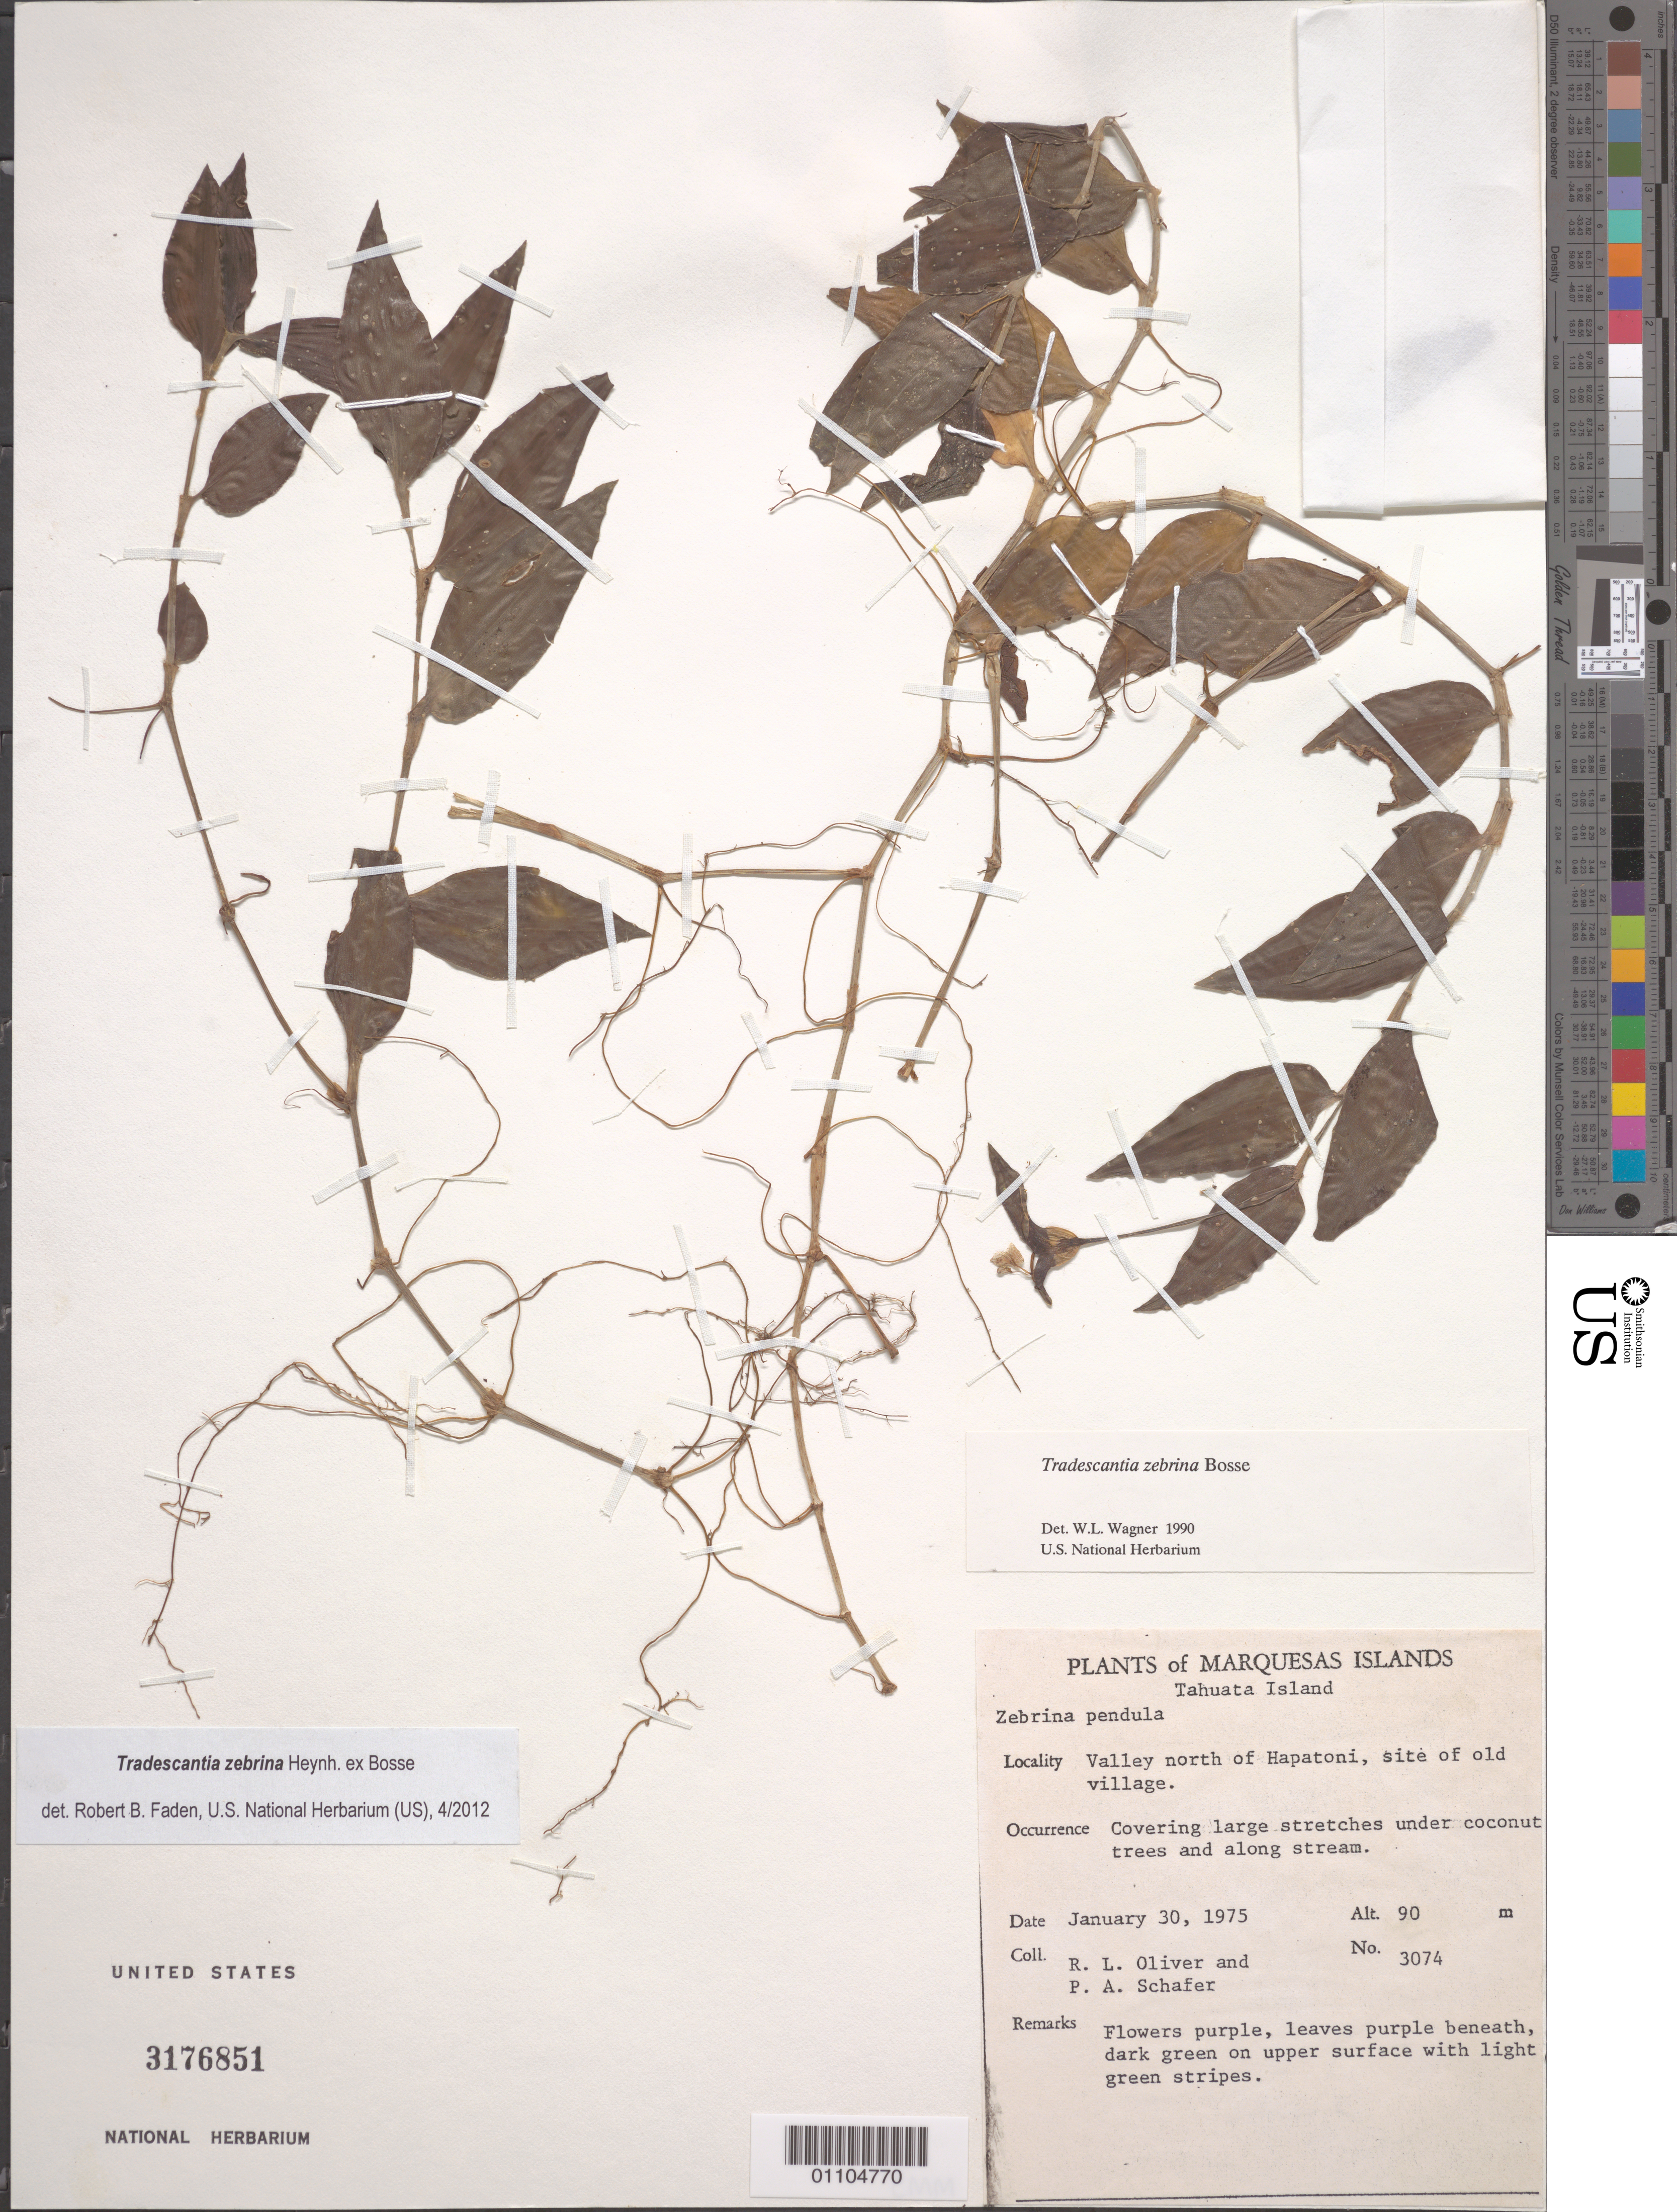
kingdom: Plantae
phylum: Tracheophyta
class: Liliopsida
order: Commelinales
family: Commelinaceae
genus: Tradescantia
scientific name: Tradescantia zebrina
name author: Bosse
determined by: Wagner, W. L., (BOT), Smithsonian Institution - National Museum of Natural History (UNITED STATES)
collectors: R. L. Oliver & P. A. Schäfer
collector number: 3074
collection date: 1975-01-30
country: French Polynesia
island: Tahuata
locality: Valley N of Hapatoni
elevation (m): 90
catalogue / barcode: US 3176851